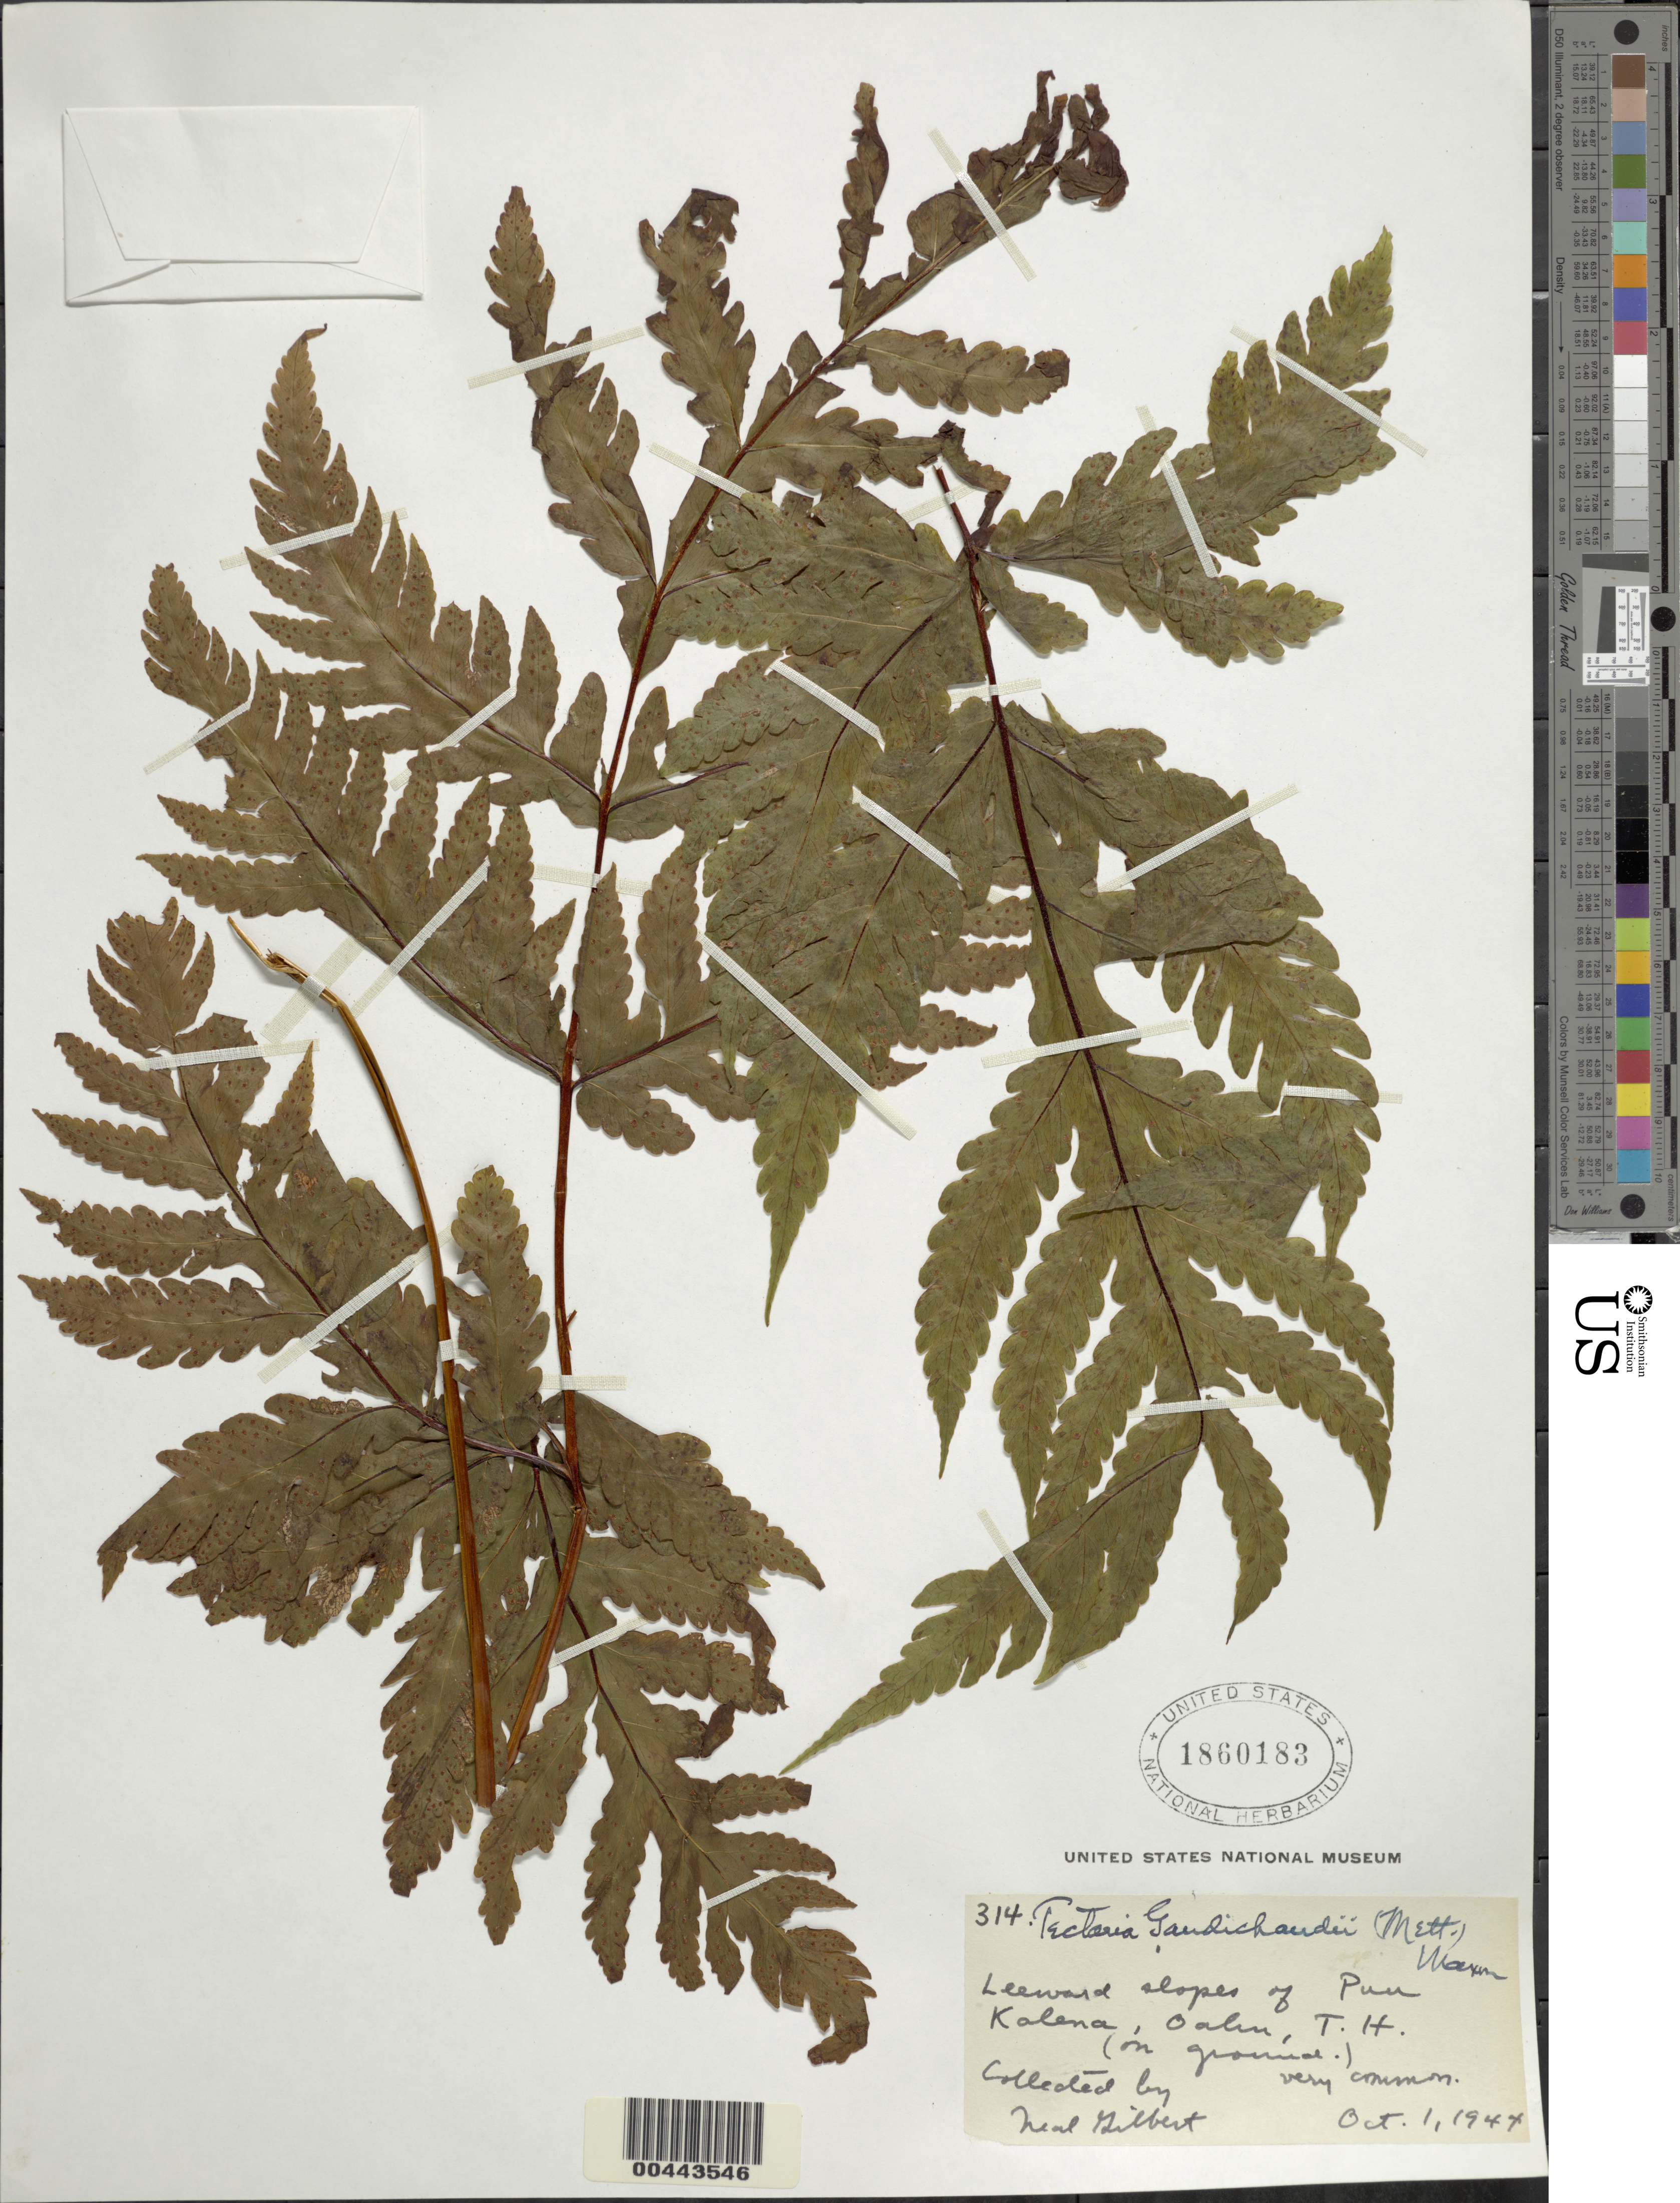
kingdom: Plantae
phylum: Tracheophyta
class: Polypodiopsida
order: Polypodiales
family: Tectariaceae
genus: Tectaria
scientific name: Tectaria gaudichaudii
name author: (Mett.) Maxon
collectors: N. Gilbert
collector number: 314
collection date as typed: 1 Oct 1947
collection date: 1947-10-01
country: United States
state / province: Hawaii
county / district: Honolulu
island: Oahu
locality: Leeward slopes of Puu Kalena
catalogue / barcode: US 1860183